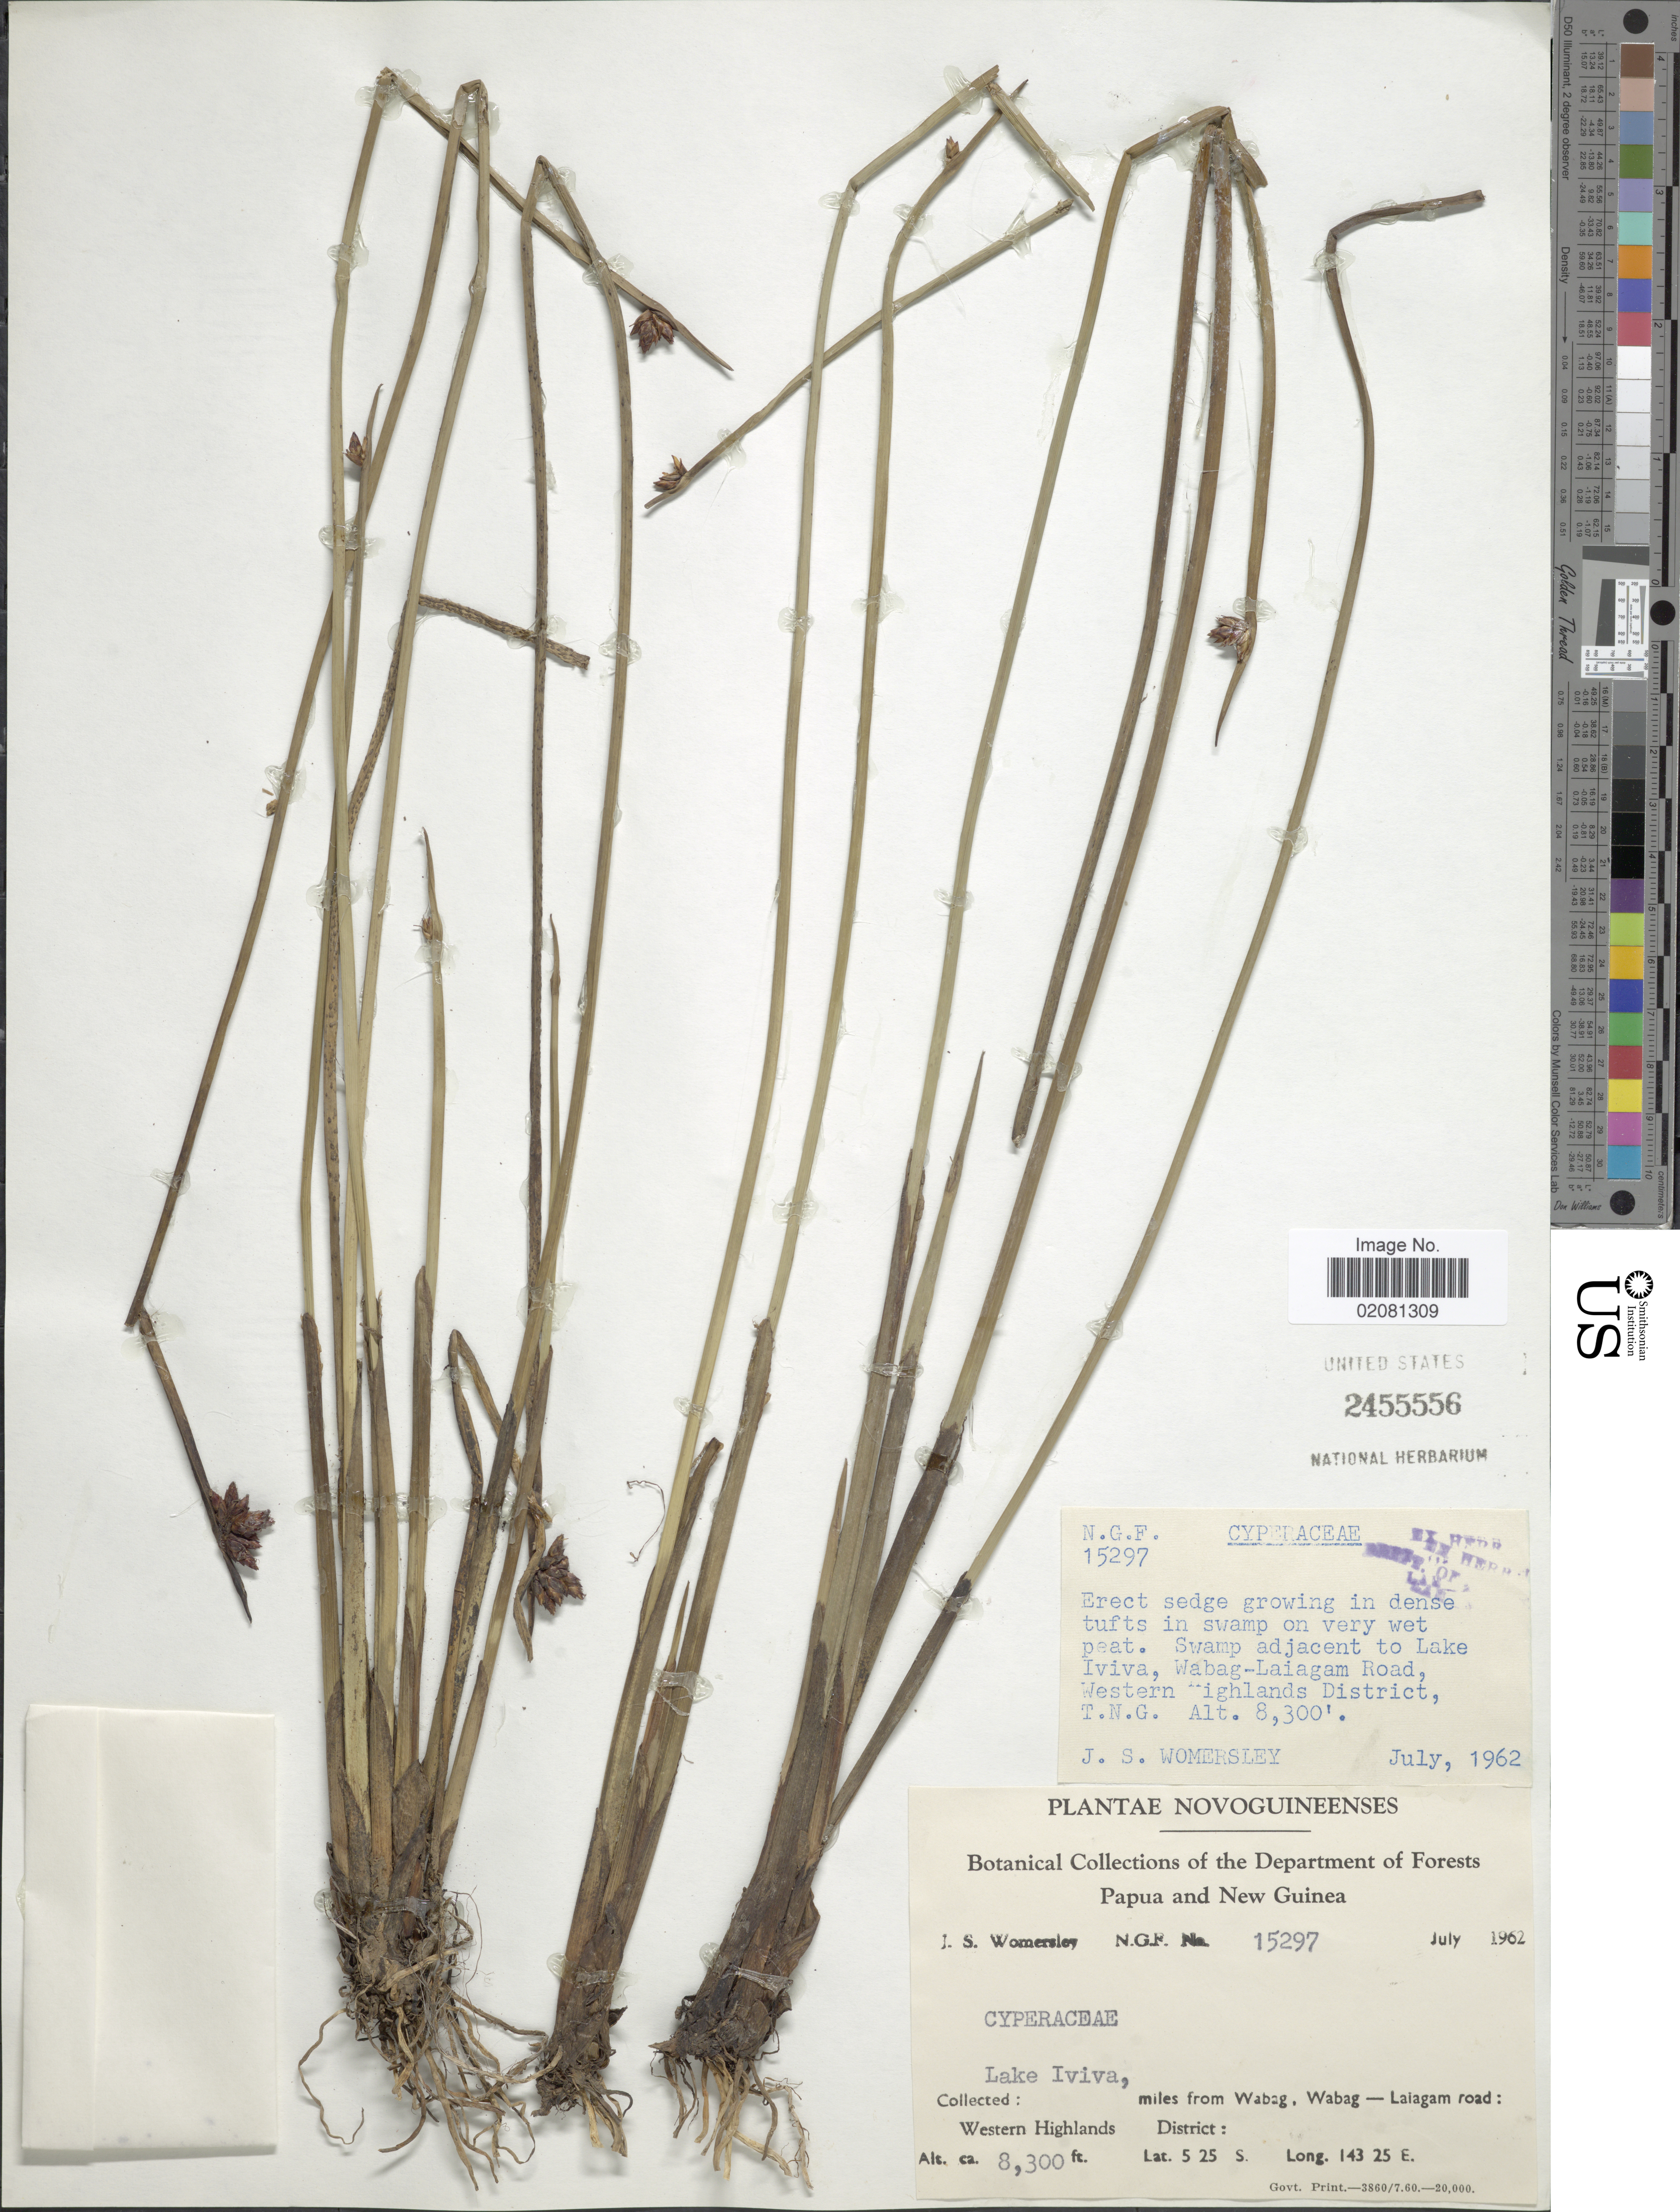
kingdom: Plantae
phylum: Tracheophyta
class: Liliopsida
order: Poales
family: Cyperaceae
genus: Schoenoplectus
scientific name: Schoenoplectus sp.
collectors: J. S. Womersley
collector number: N.G.F.15297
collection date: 1962-07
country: Papua New Guinea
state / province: Western Highlands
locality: Lake Iviva, from Wabag, Wabag-Lalagam road, in dense tufts in swamp on very wet peat, Swamp adjacent to Lake Iviva, Wabag-Laiagam Road, T.N.G.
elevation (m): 2530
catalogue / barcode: US 2455556